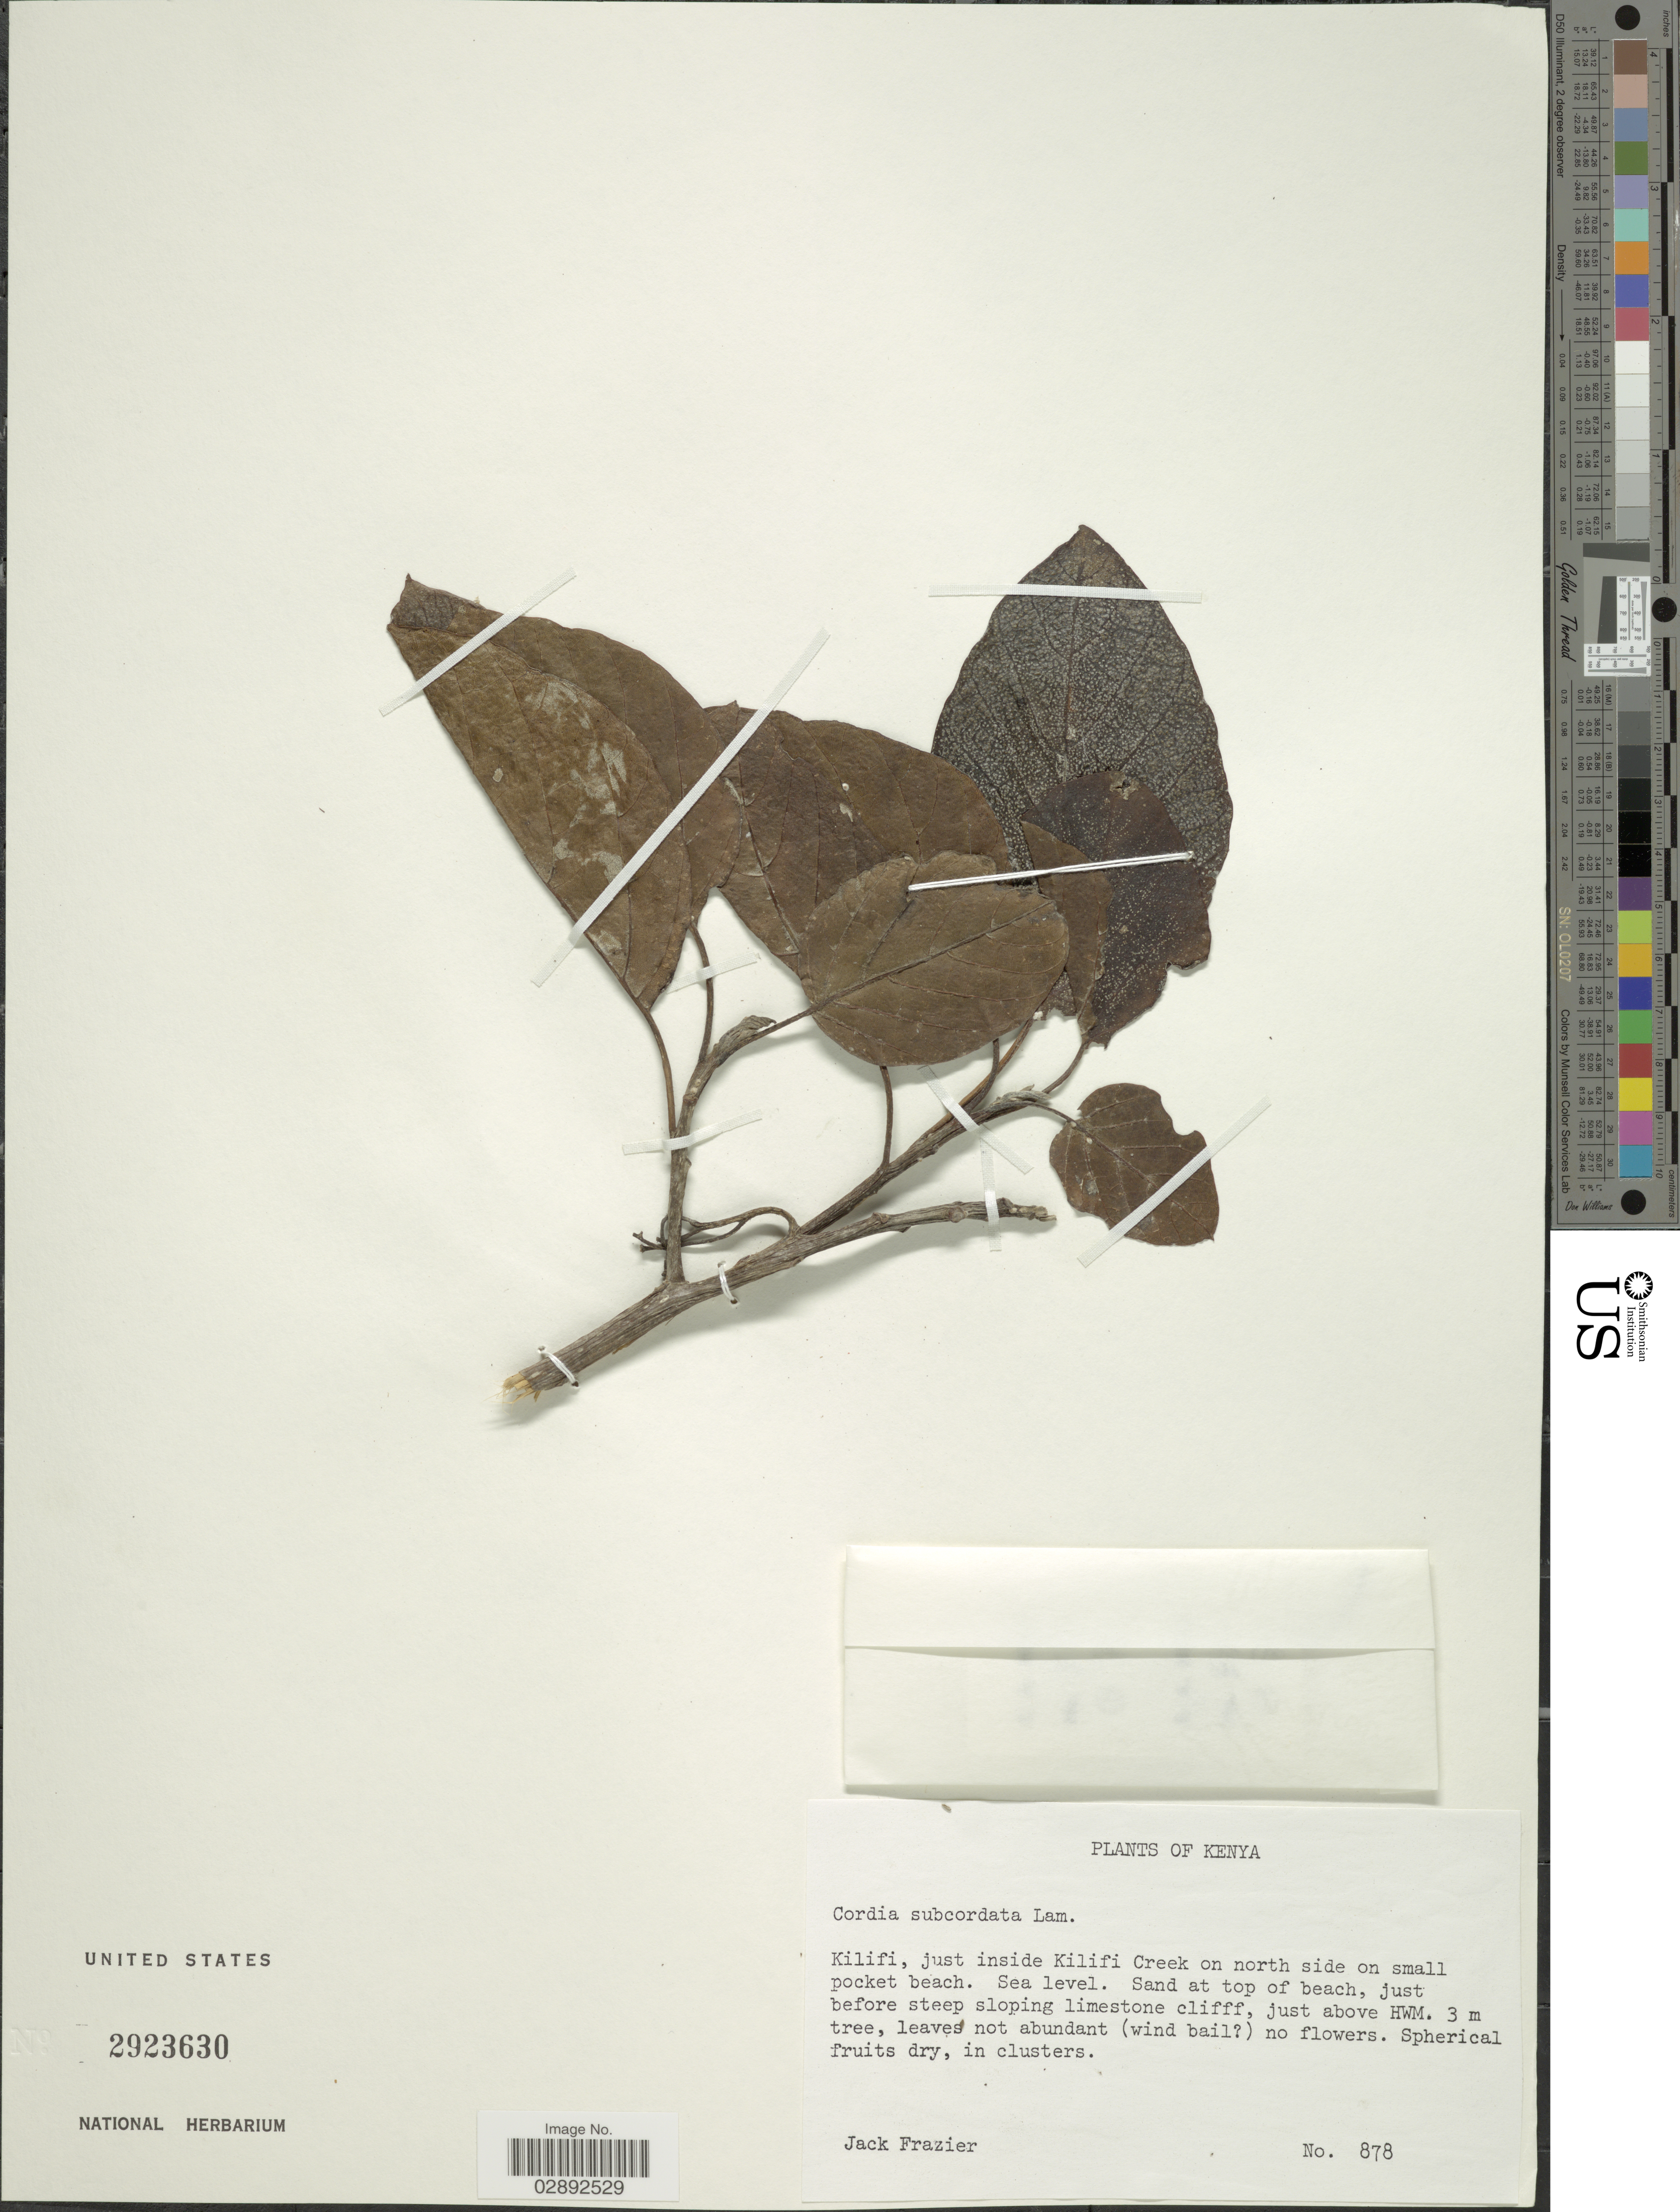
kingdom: Plantae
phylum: Tracheophyta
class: Magnoliopsida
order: Boraginales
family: Cordiaceae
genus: Cordia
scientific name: Cordia subcordata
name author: Lam.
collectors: J. Frazier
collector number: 878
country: Kenya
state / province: Kilifi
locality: Just inside Kilifi Creek on north side on small pocket beach. Just above HWM.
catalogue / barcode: US 2923630